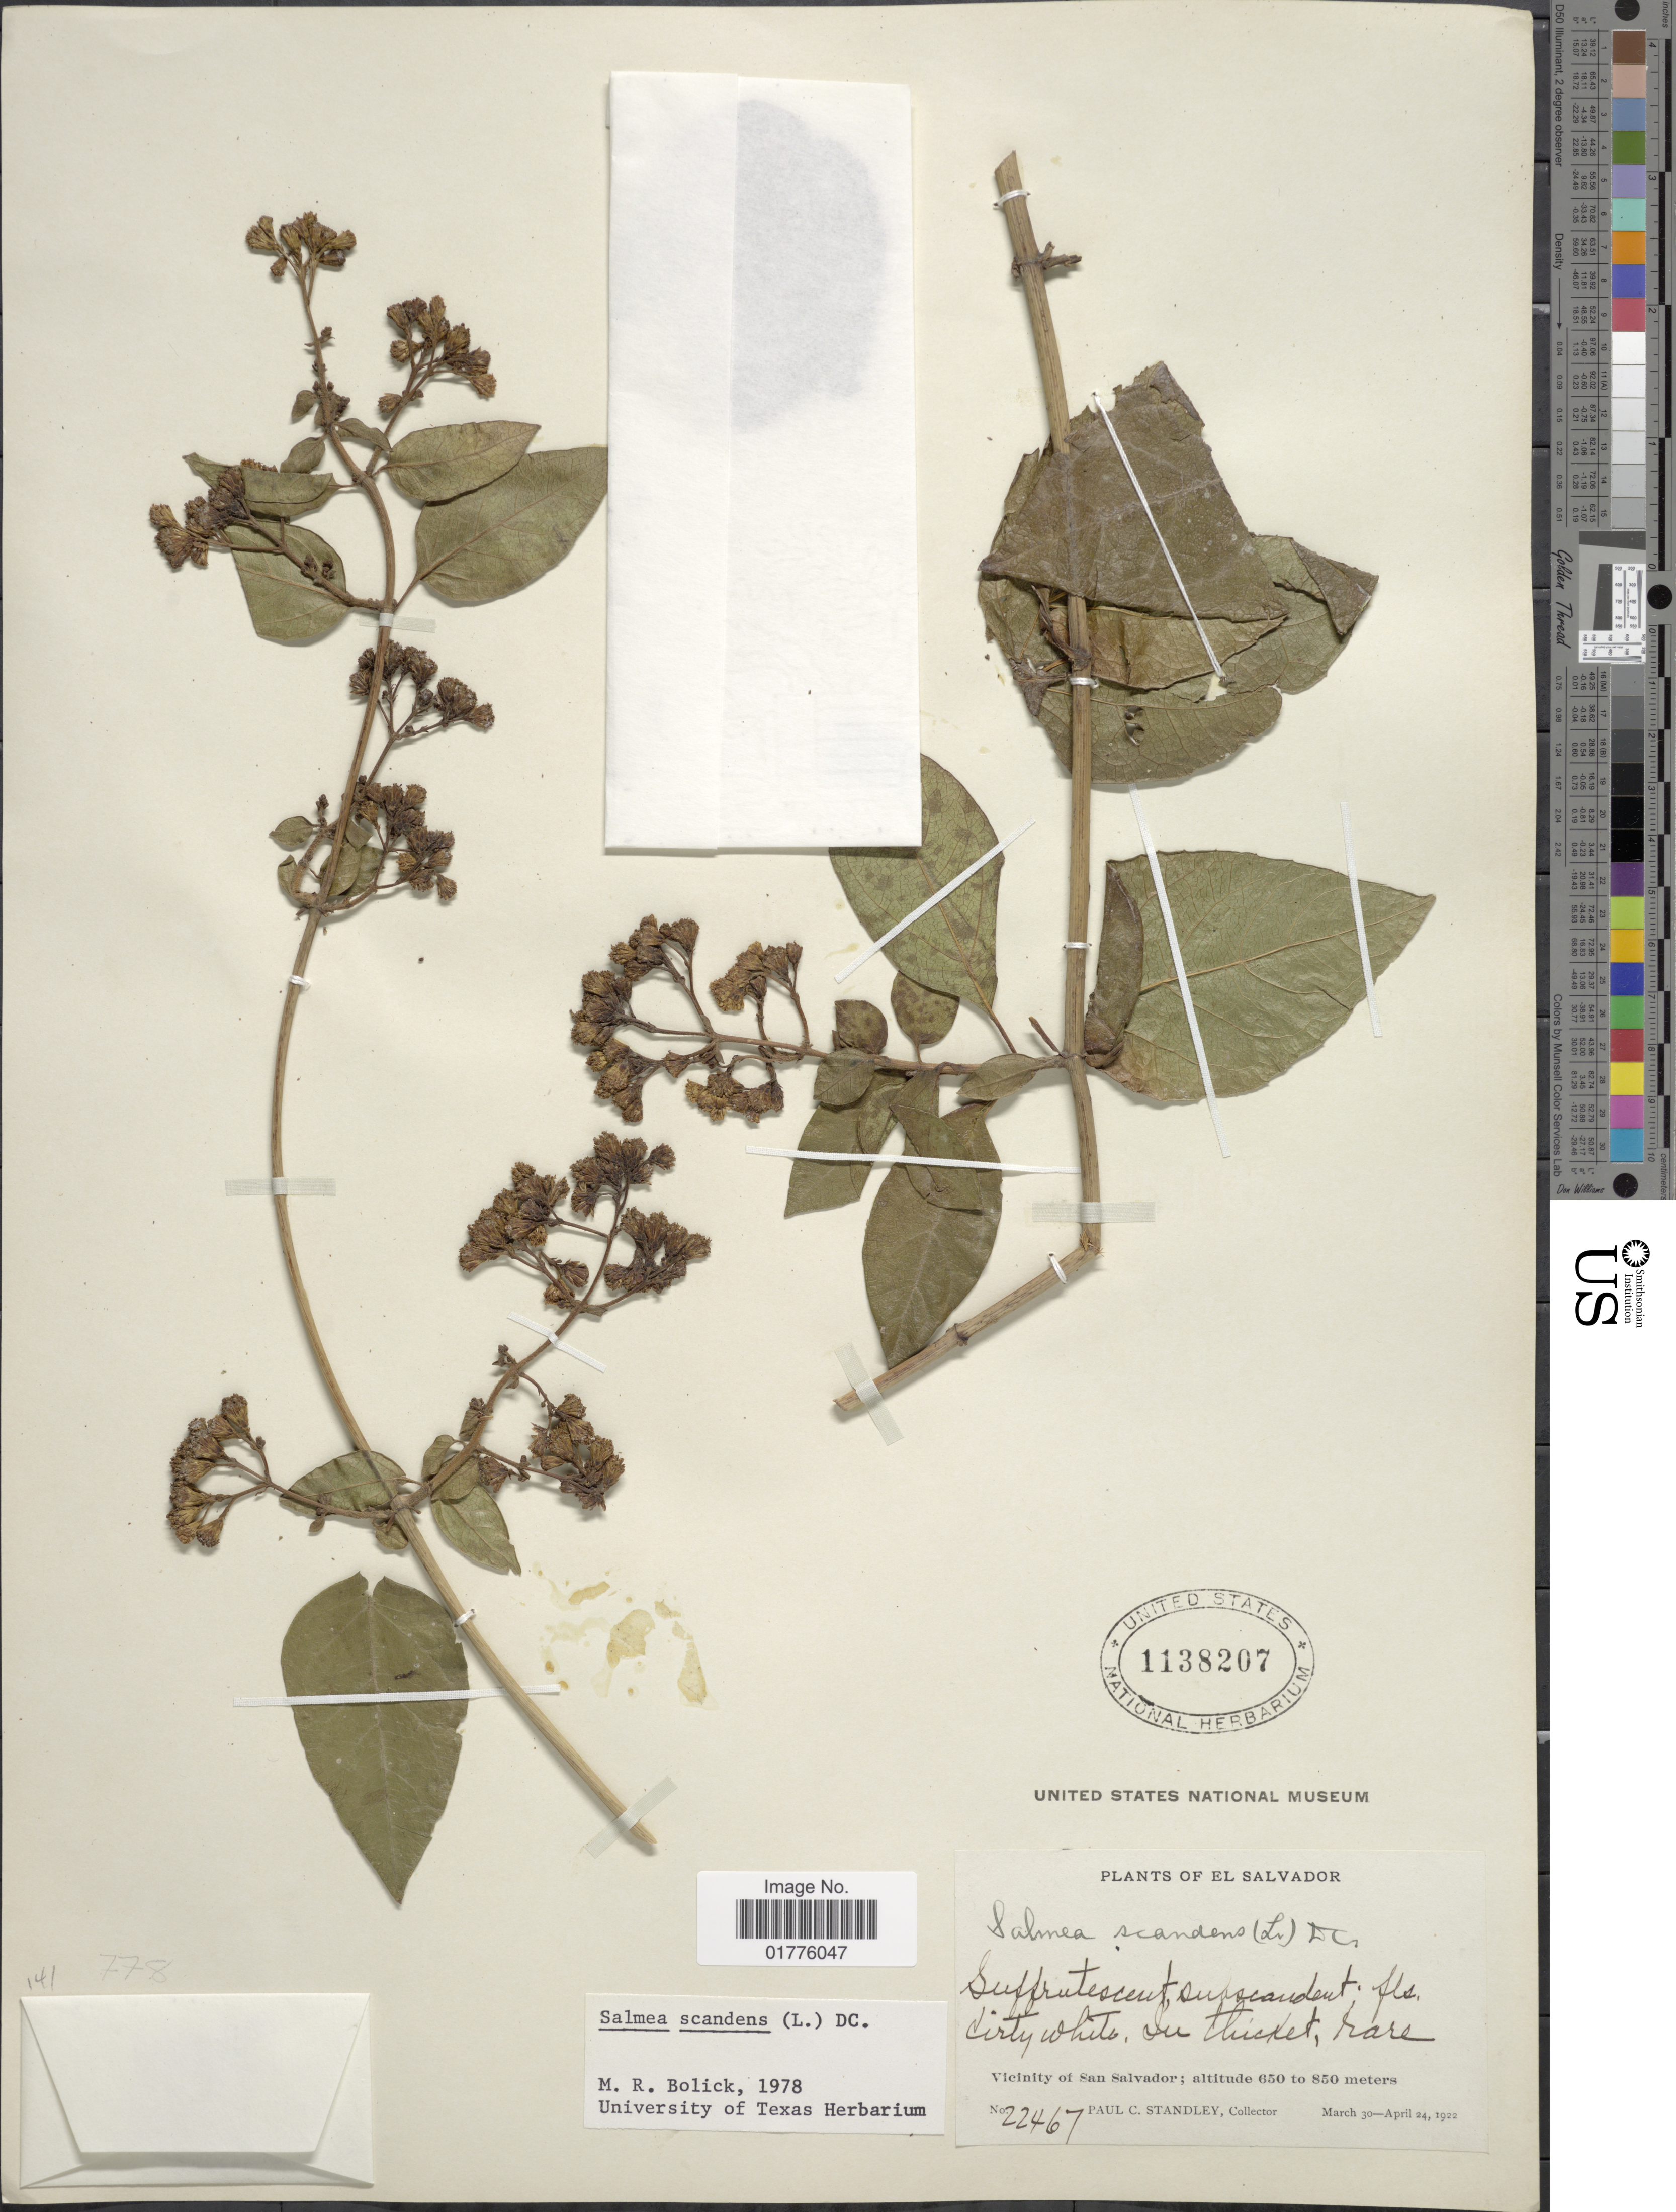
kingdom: Plantae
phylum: Tracheophyta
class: Magnoliopsida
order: Asterales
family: Asteraceae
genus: Salmea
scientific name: Salmea scandens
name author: (L.) DC.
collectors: P. C. Standley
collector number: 22467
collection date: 1922-03-30/1922-04-24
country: Bahamas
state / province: San Salvador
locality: Vicinity of San Salvador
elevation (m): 650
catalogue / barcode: US 1138207